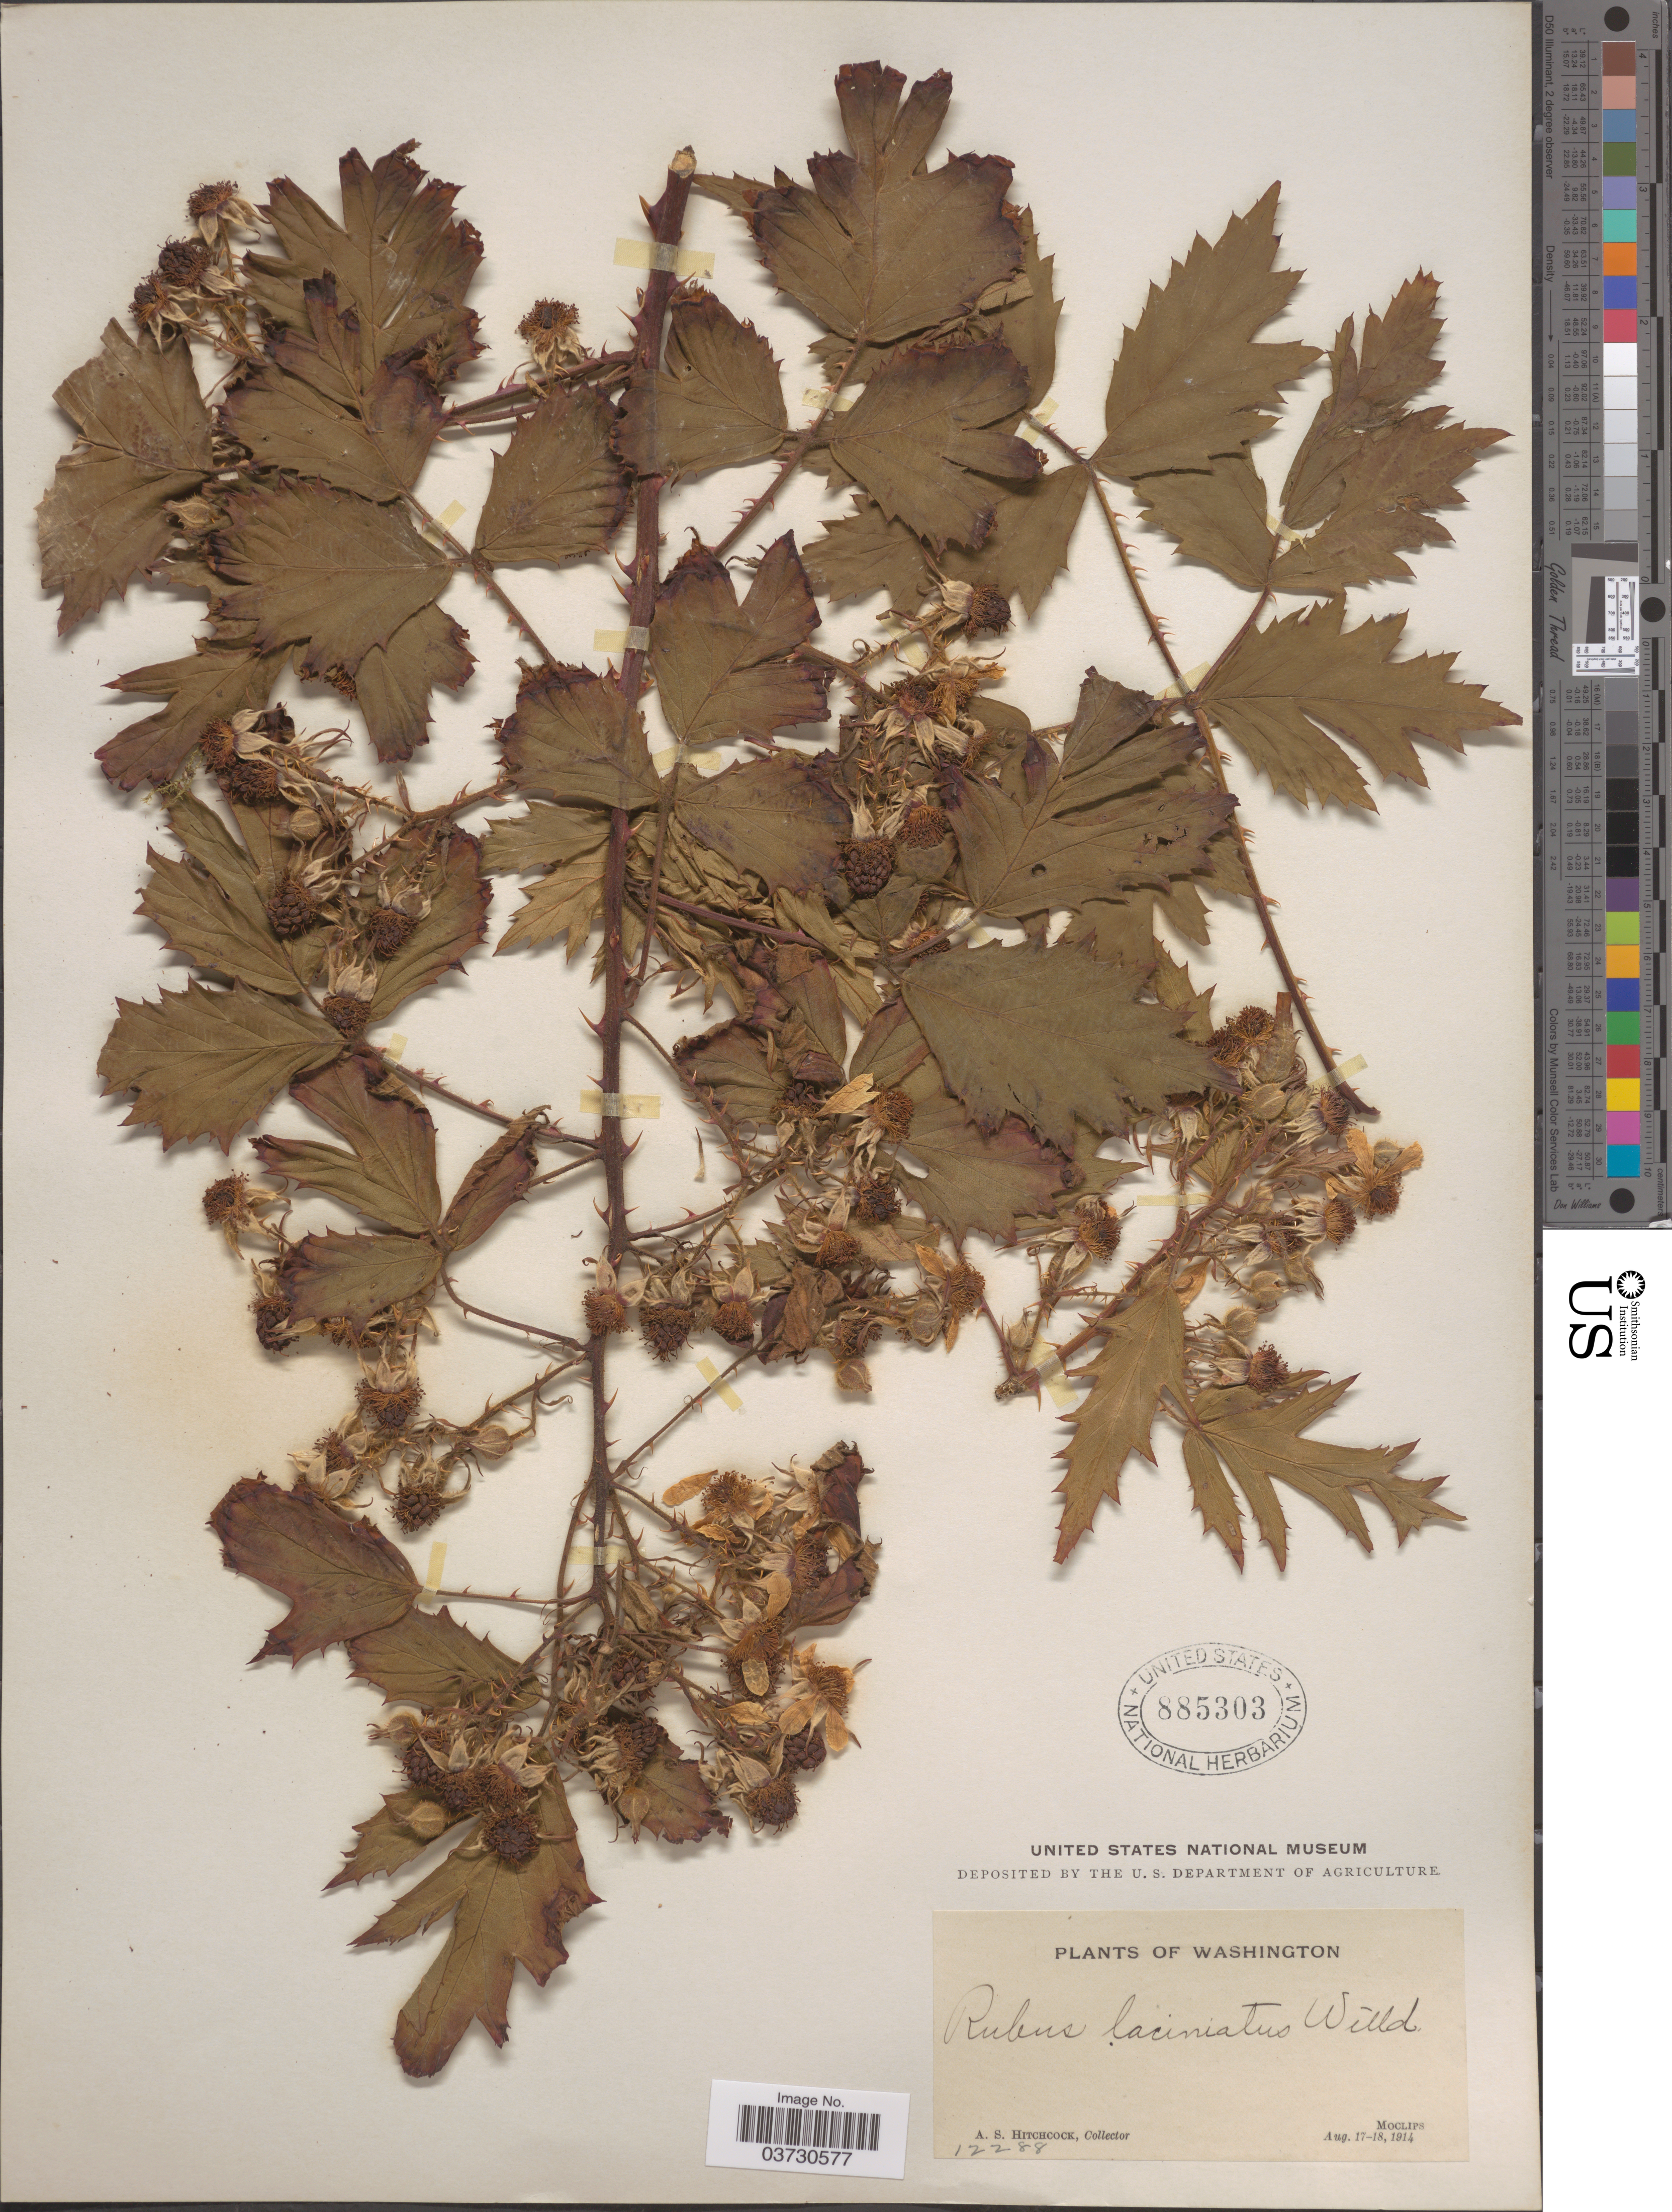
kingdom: Plantae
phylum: Tracheophyta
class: Magnoliopsida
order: Rosales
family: Rosaceae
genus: Rubus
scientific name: Rubus laciniatus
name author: Willd.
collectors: A. S. Hitchcock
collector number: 12288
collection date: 1914-08-17/1914-08-18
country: United States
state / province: Washington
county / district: Grays Harbor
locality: Moclips.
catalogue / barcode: US 885303